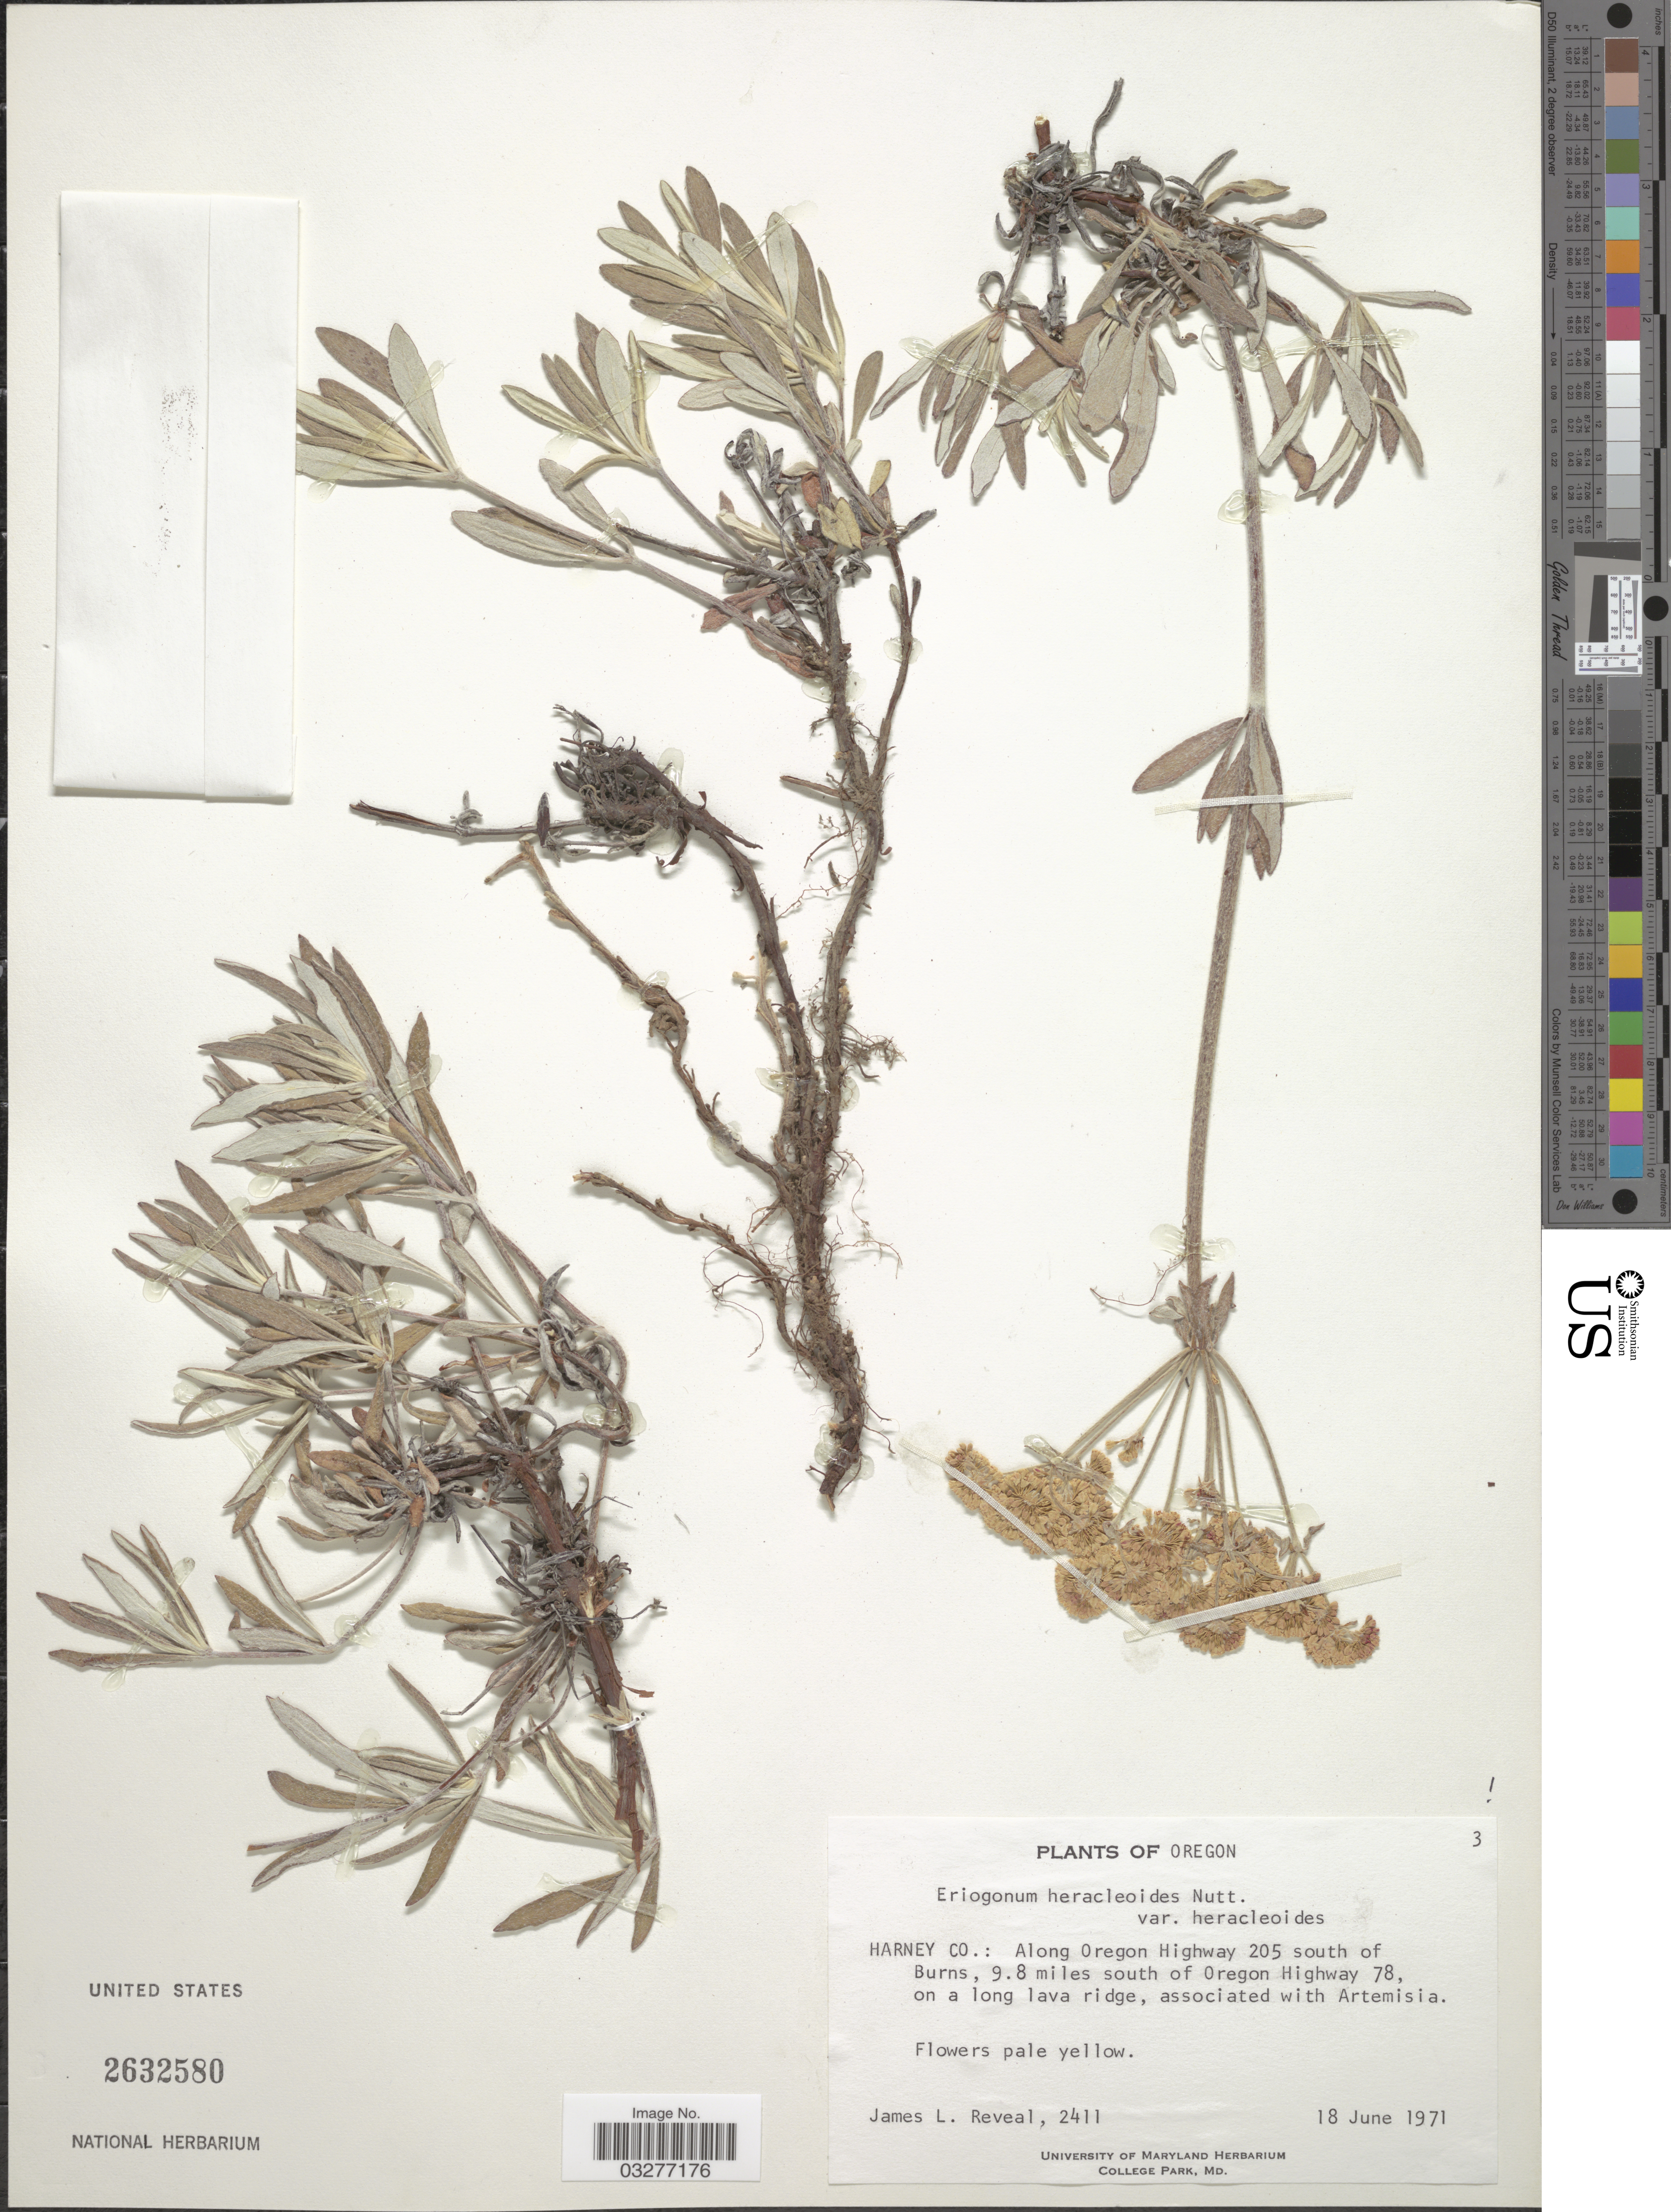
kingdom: Plantae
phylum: Tracheophyta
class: Magnoliopsida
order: Caryophyllales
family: Polygonaceae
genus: Eriogonum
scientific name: Eriogonum heracleoides var. heracleoides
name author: Nutt.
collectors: J. L. Reveal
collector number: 2411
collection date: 1971-06-18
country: United States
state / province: Oregon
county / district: Harney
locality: Harney Co.: Along Oregon Highway 205 south of Burns, 9.8 miles south of Oregon Highway 78, on a long lava ridge.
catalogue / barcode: US 2632580